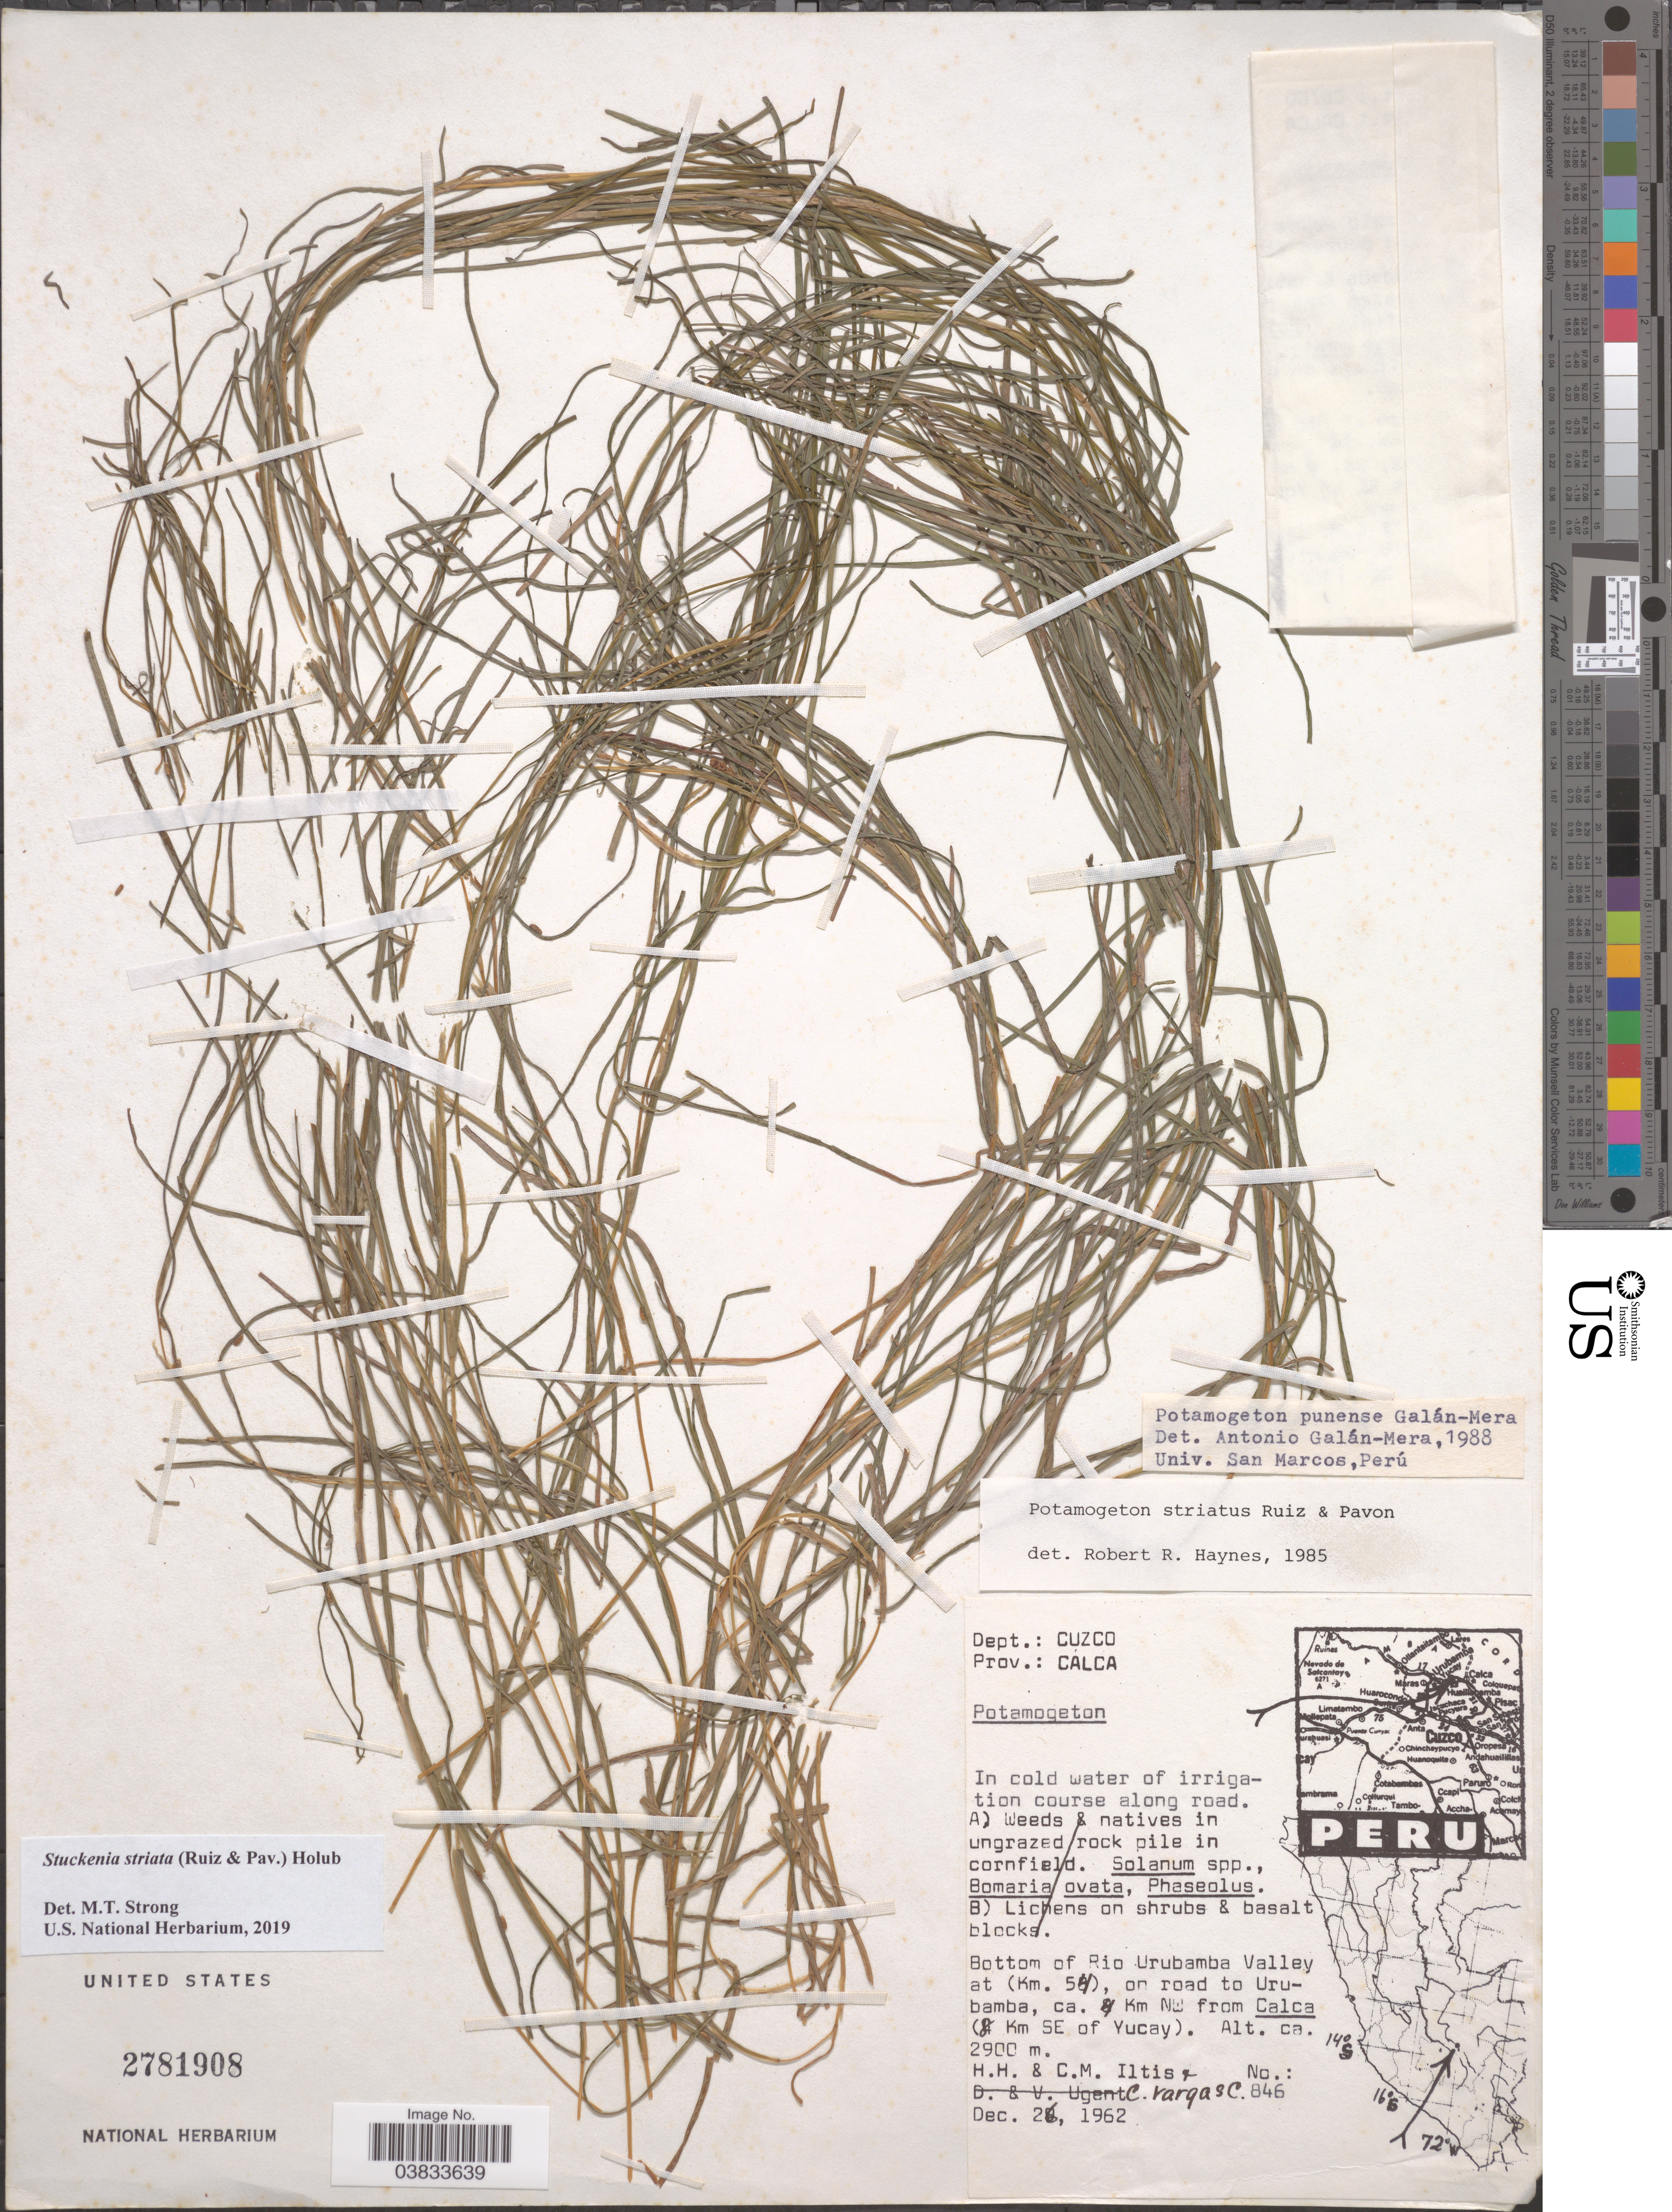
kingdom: Plantae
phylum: Tracheophyta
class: Liliopsida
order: Alismatales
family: Potamogetonaceae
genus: Stuckenia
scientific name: Stuckenia striata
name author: (Ruiz & Pav.) Holub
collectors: H. H. Iltis, C. M Iltis & C. Vargas Calderón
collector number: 846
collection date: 1962-12-26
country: Peru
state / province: Cusco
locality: Dept.: Cuzco. Prov.: Calca. Bottom of Rio Urubamba Valley at (Km. 54), on road to Urubamba, ca. 4 km NW from Calca (8 Km SE of Yucay).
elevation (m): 2900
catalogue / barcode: US 2781908